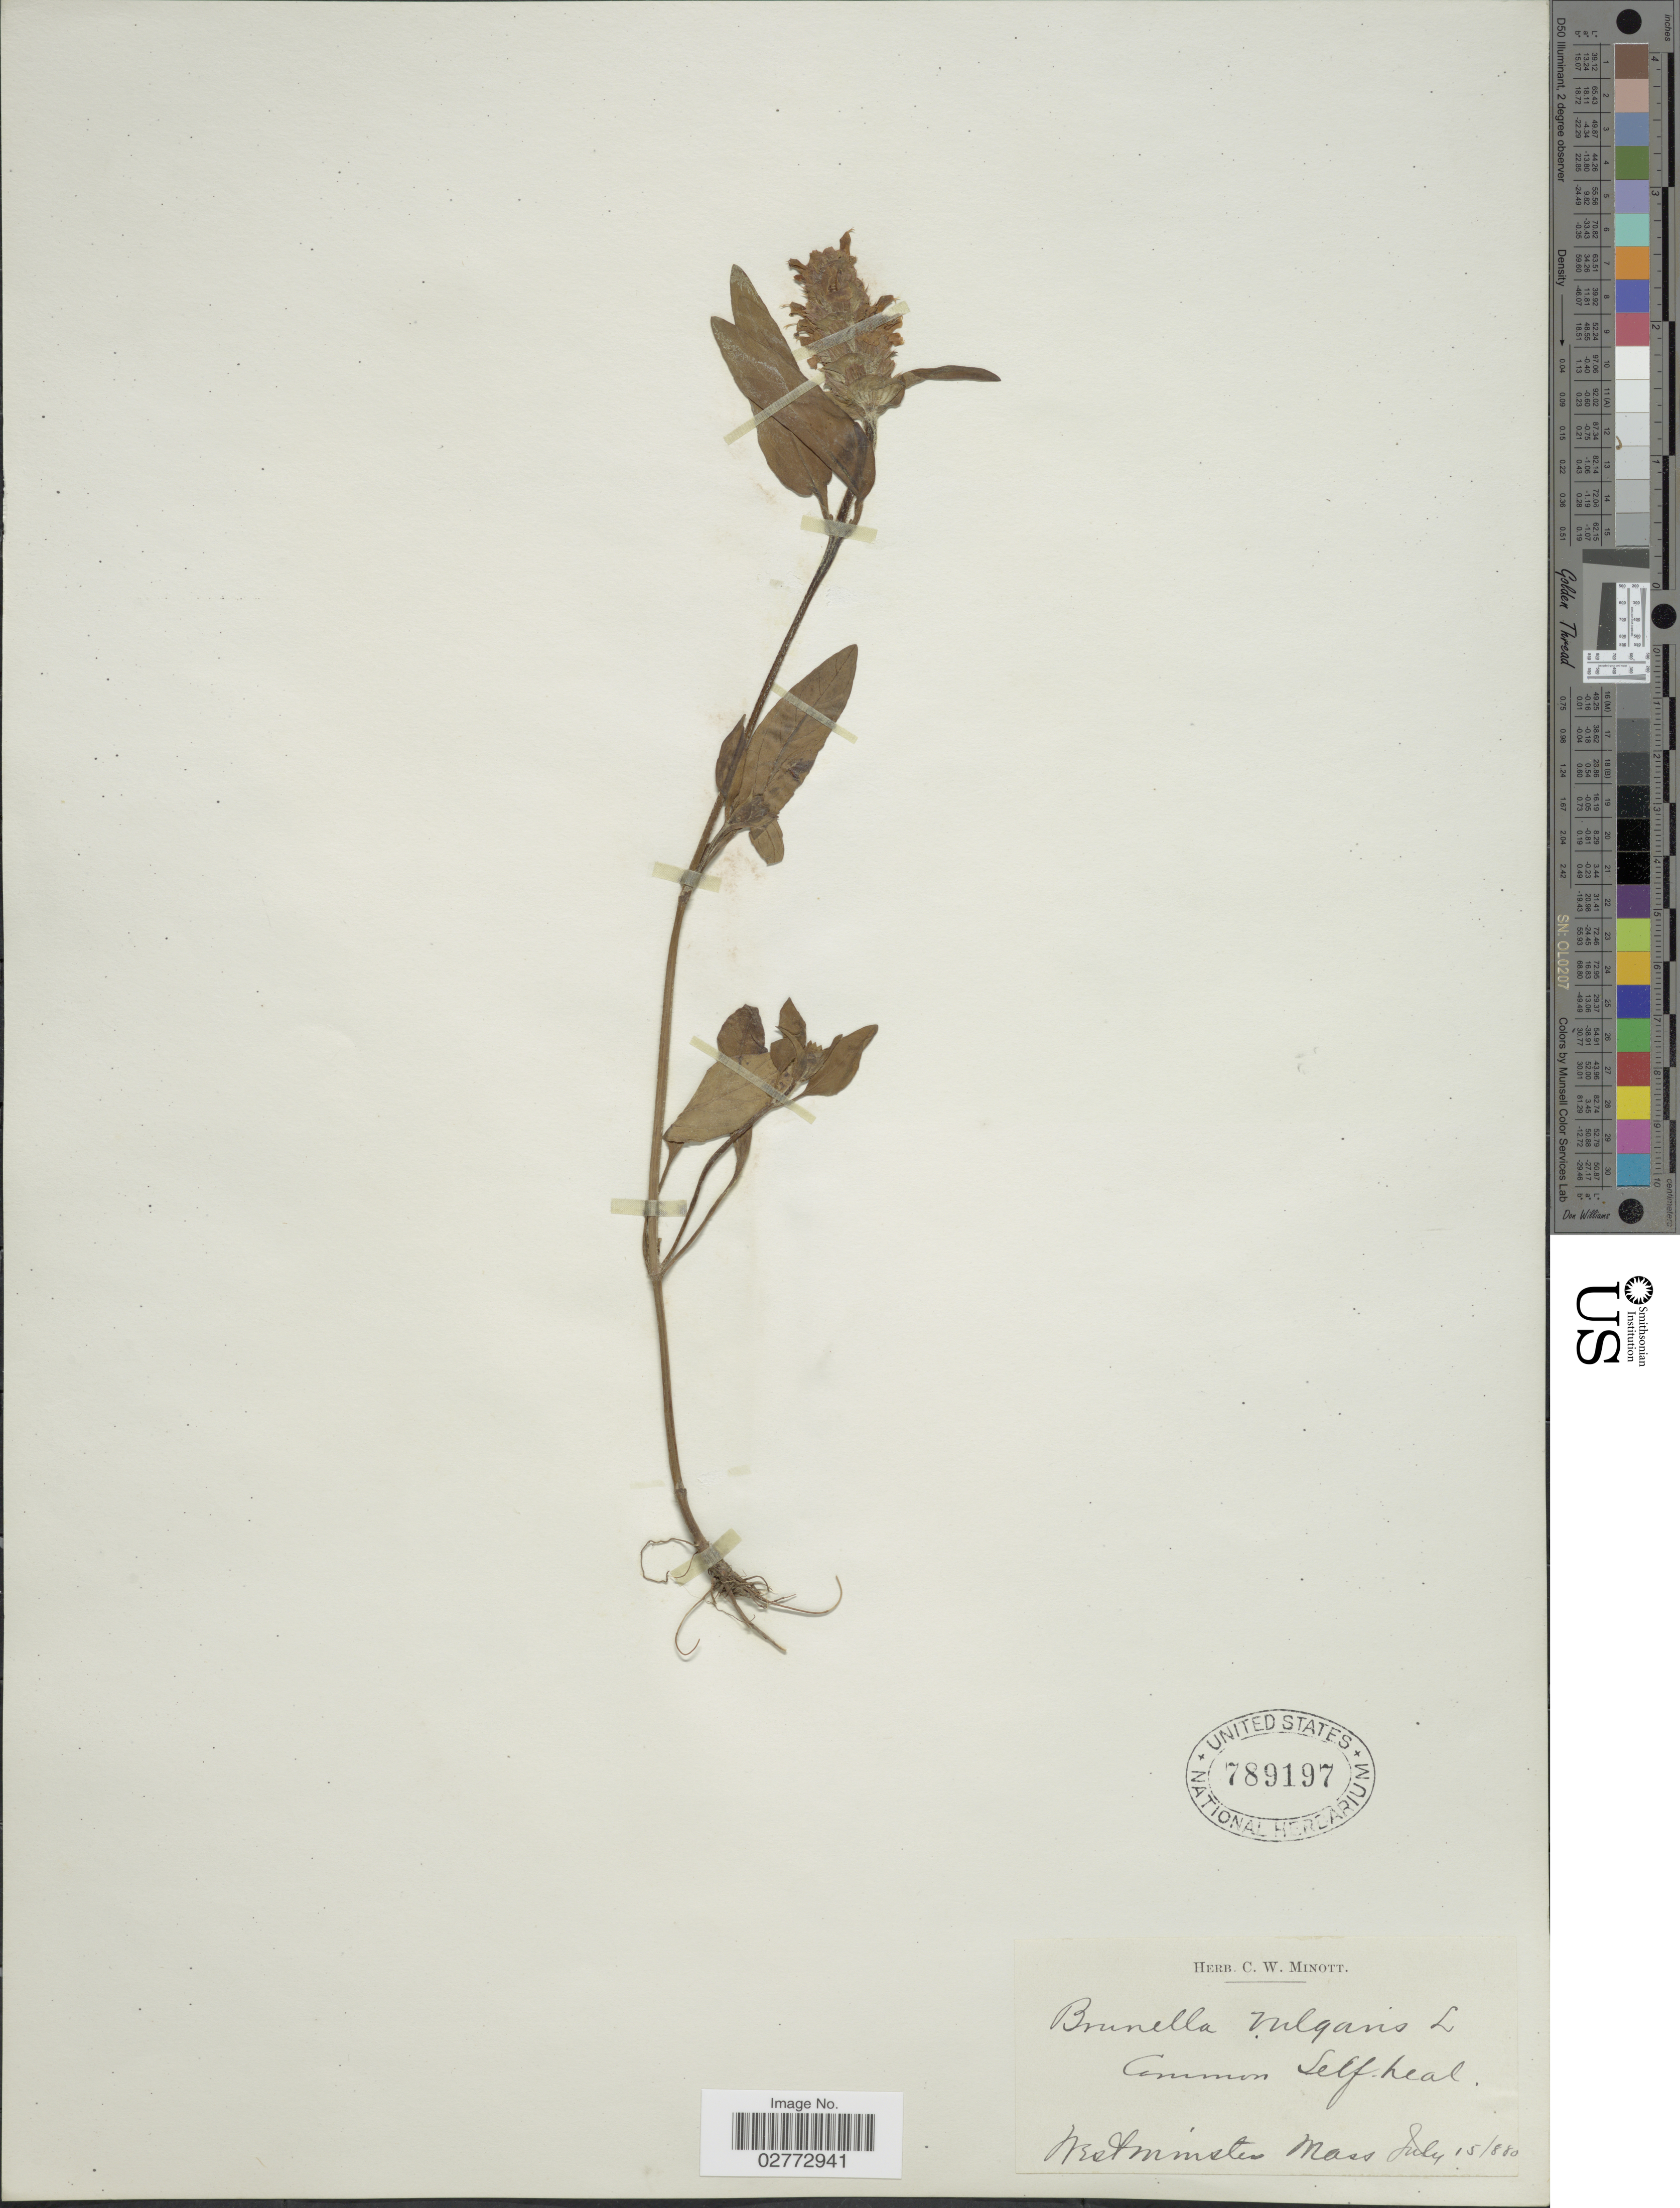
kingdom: Plantae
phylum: Tracheophyta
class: Magnoliopsida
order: Lamiales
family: Lamiaceae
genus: Prunella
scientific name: Prunella vulgaris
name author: L.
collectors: ex herb. C. W. Minott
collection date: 1880-07-15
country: United States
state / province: Massachusetts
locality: Westminster.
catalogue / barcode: US 789197